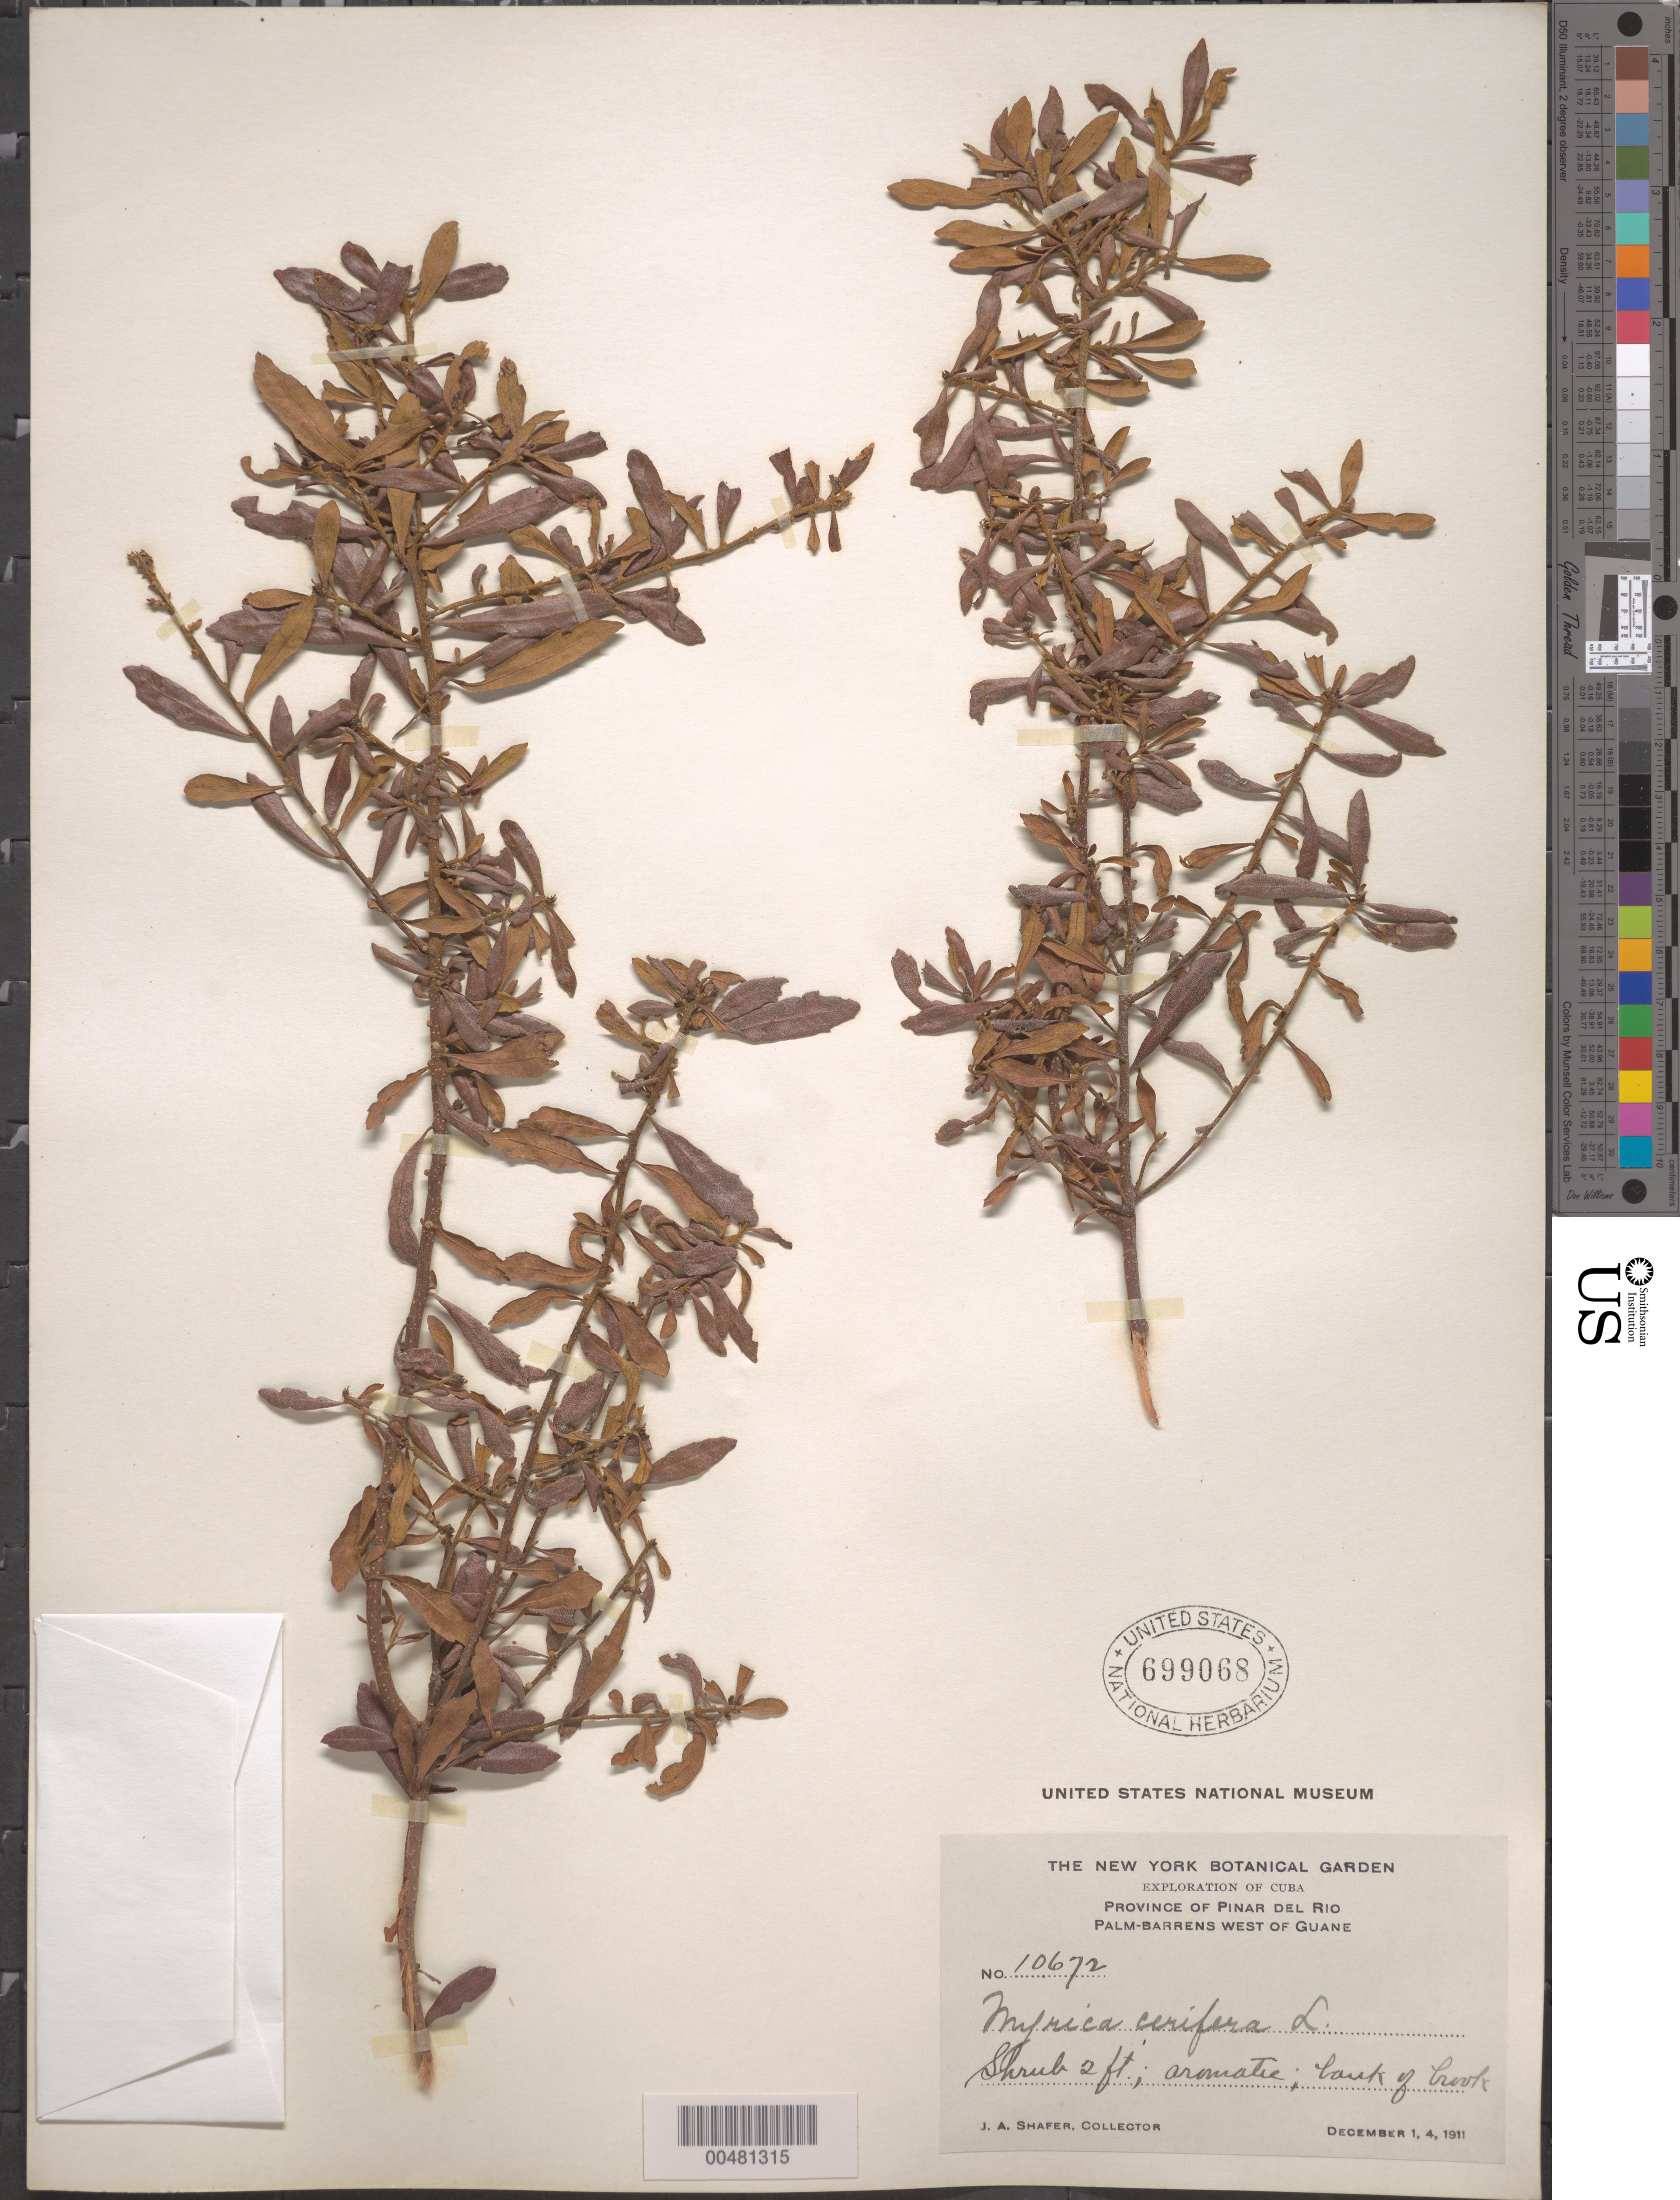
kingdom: Plantae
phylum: Tracheophyta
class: Magnoliopsida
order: Fagales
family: Myricaceae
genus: Morella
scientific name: Morella cerifera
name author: (L.) Small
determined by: Strong, M. T., (US), Smithsonian Institution - National Museum of Natural History (UNITED STATES)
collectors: J. A. Shafer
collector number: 10672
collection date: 1911-12-01,1911-12-04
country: Cuba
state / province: Pinar del Rio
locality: Guane, palm-barrens west of.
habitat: Bank of brook.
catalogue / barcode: US 699068